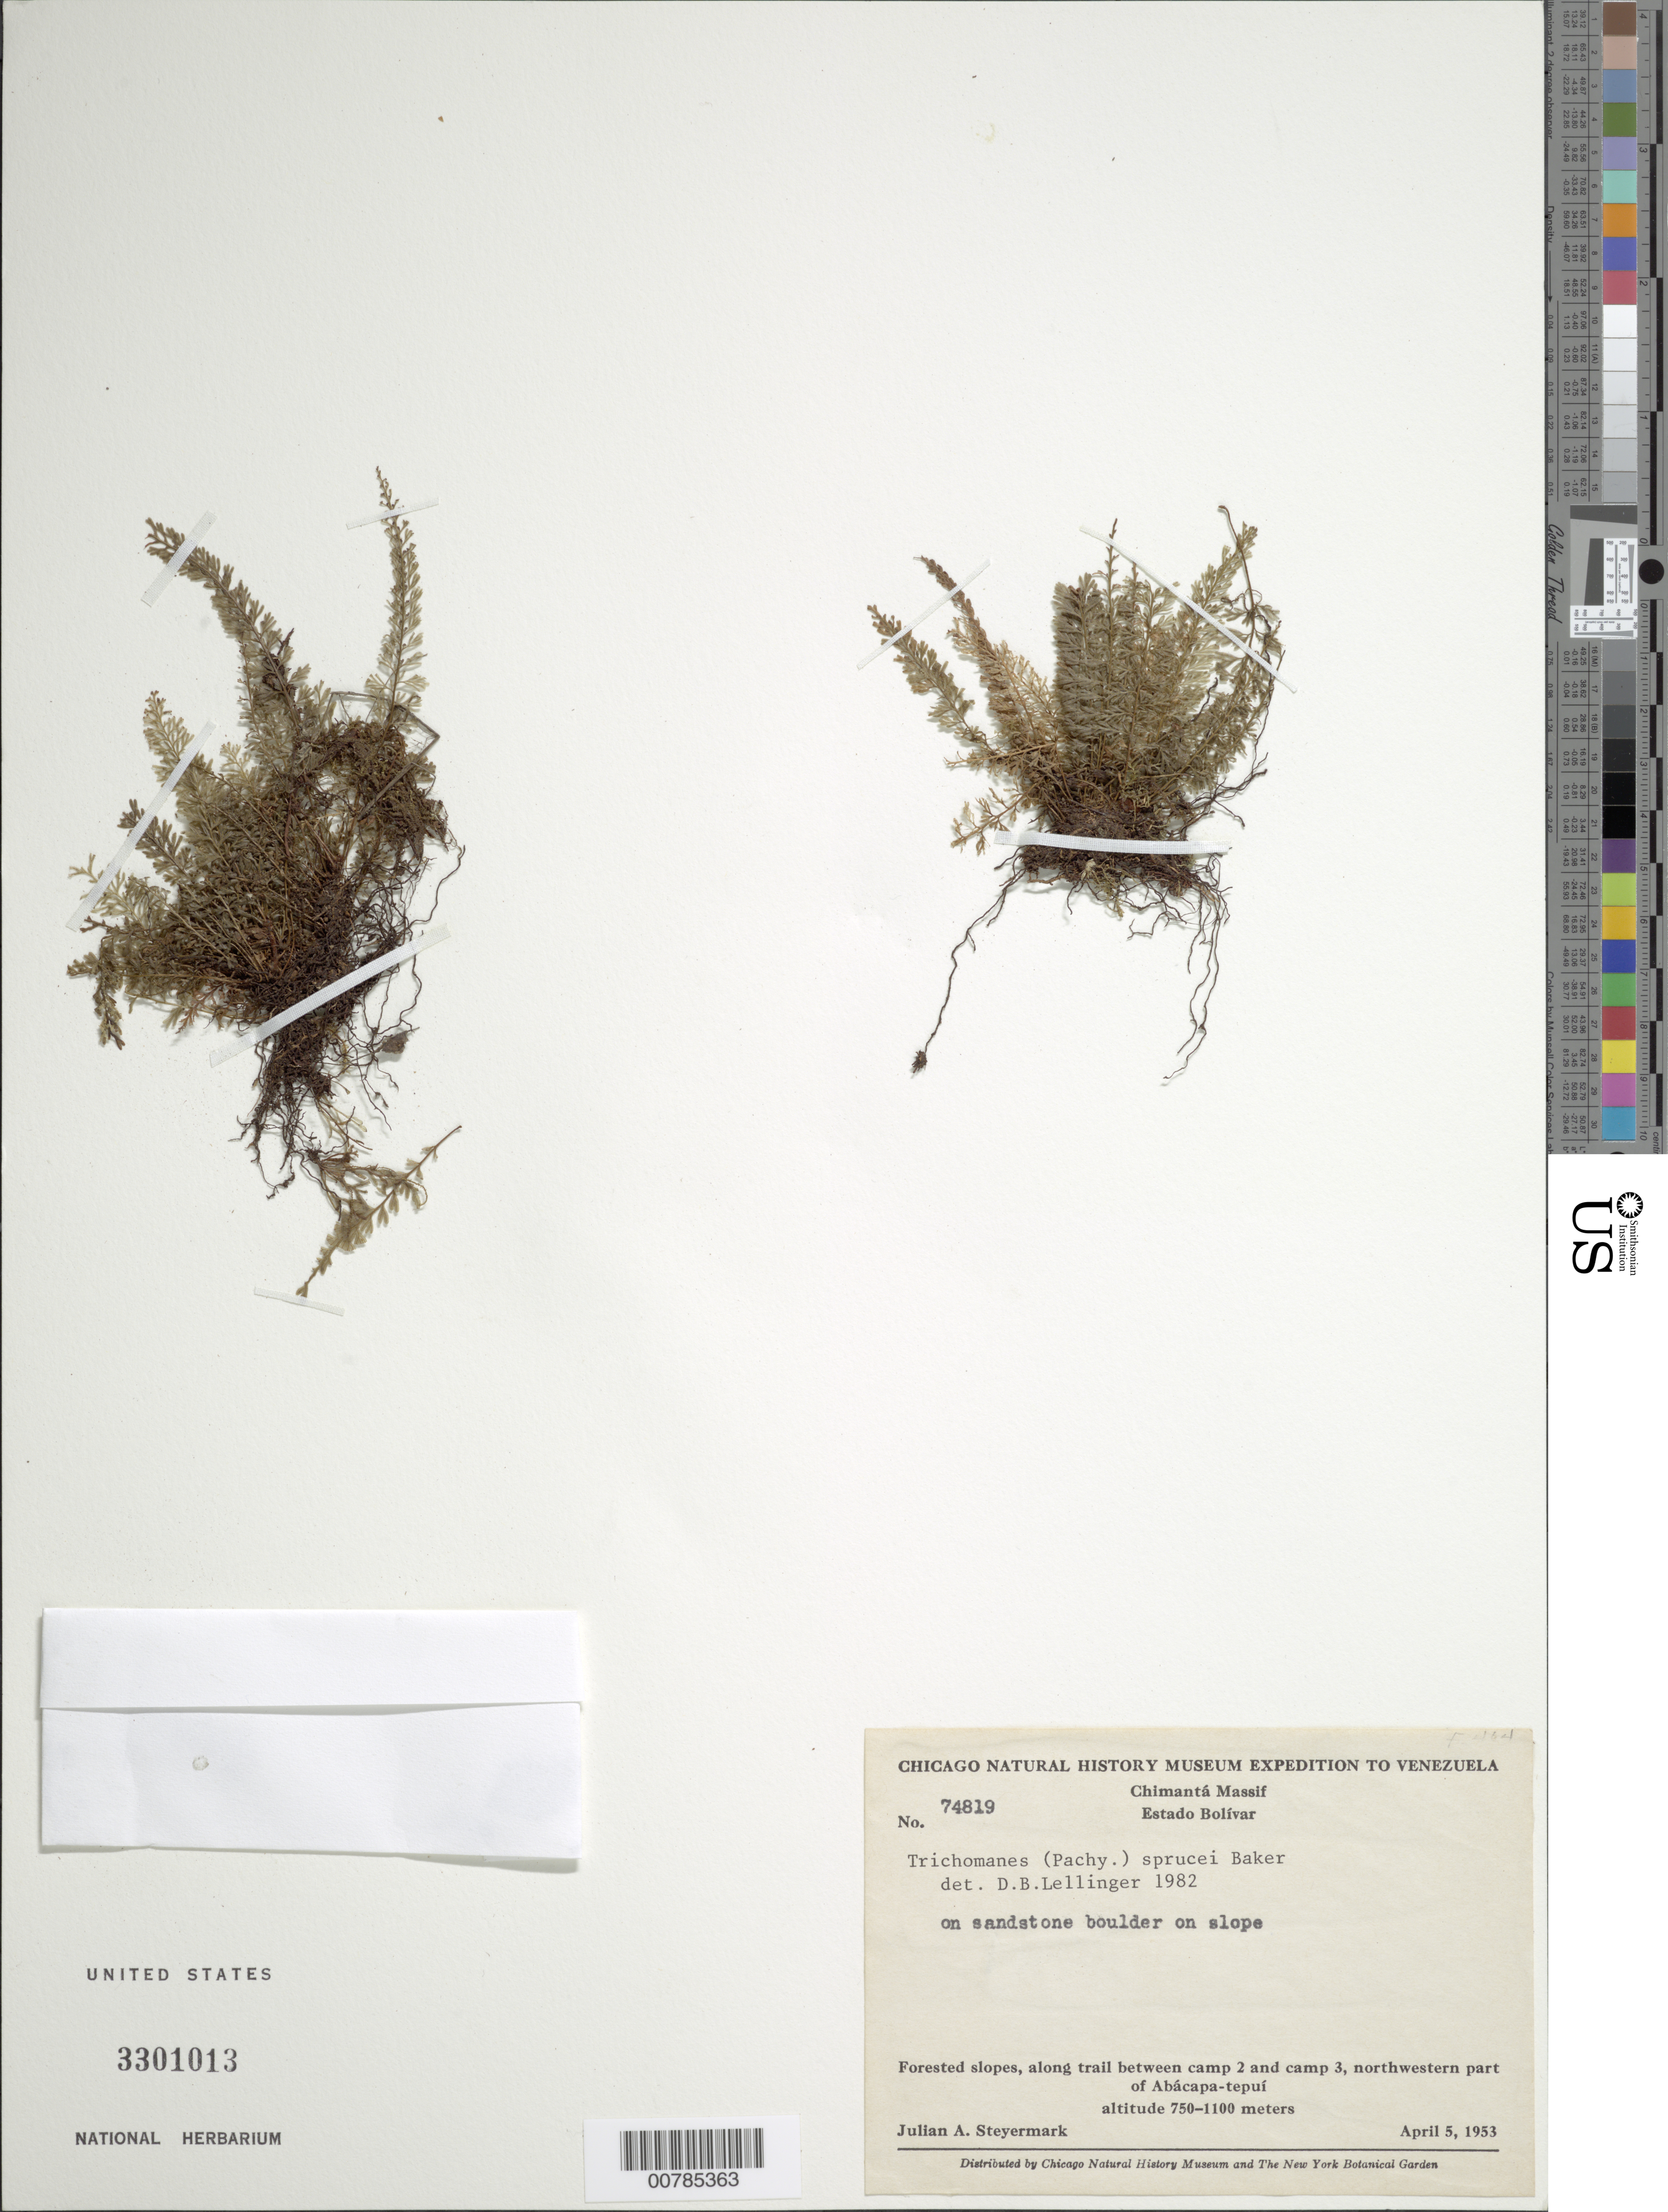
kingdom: Plantae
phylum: Tracheophyta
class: Polypodiopsida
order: Hymenophyllales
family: Hymenophyllaceae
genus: Abrodictyum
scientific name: Abrodictyum sprucei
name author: (Baker) Ebihara & Dubuisson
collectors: J. Steyermark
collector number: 74819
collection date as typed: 5-Apr-53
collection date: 1953-04-05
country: Venezuela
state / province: Bolívar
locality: Chimantá Massif, Abácapa-tepuí, along trail between camp 2 and camp 3, NW part of Abácapa-tepuí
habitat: Forested slopes, on sandstone boulder on slope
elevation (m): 750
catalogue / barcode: US 3301013